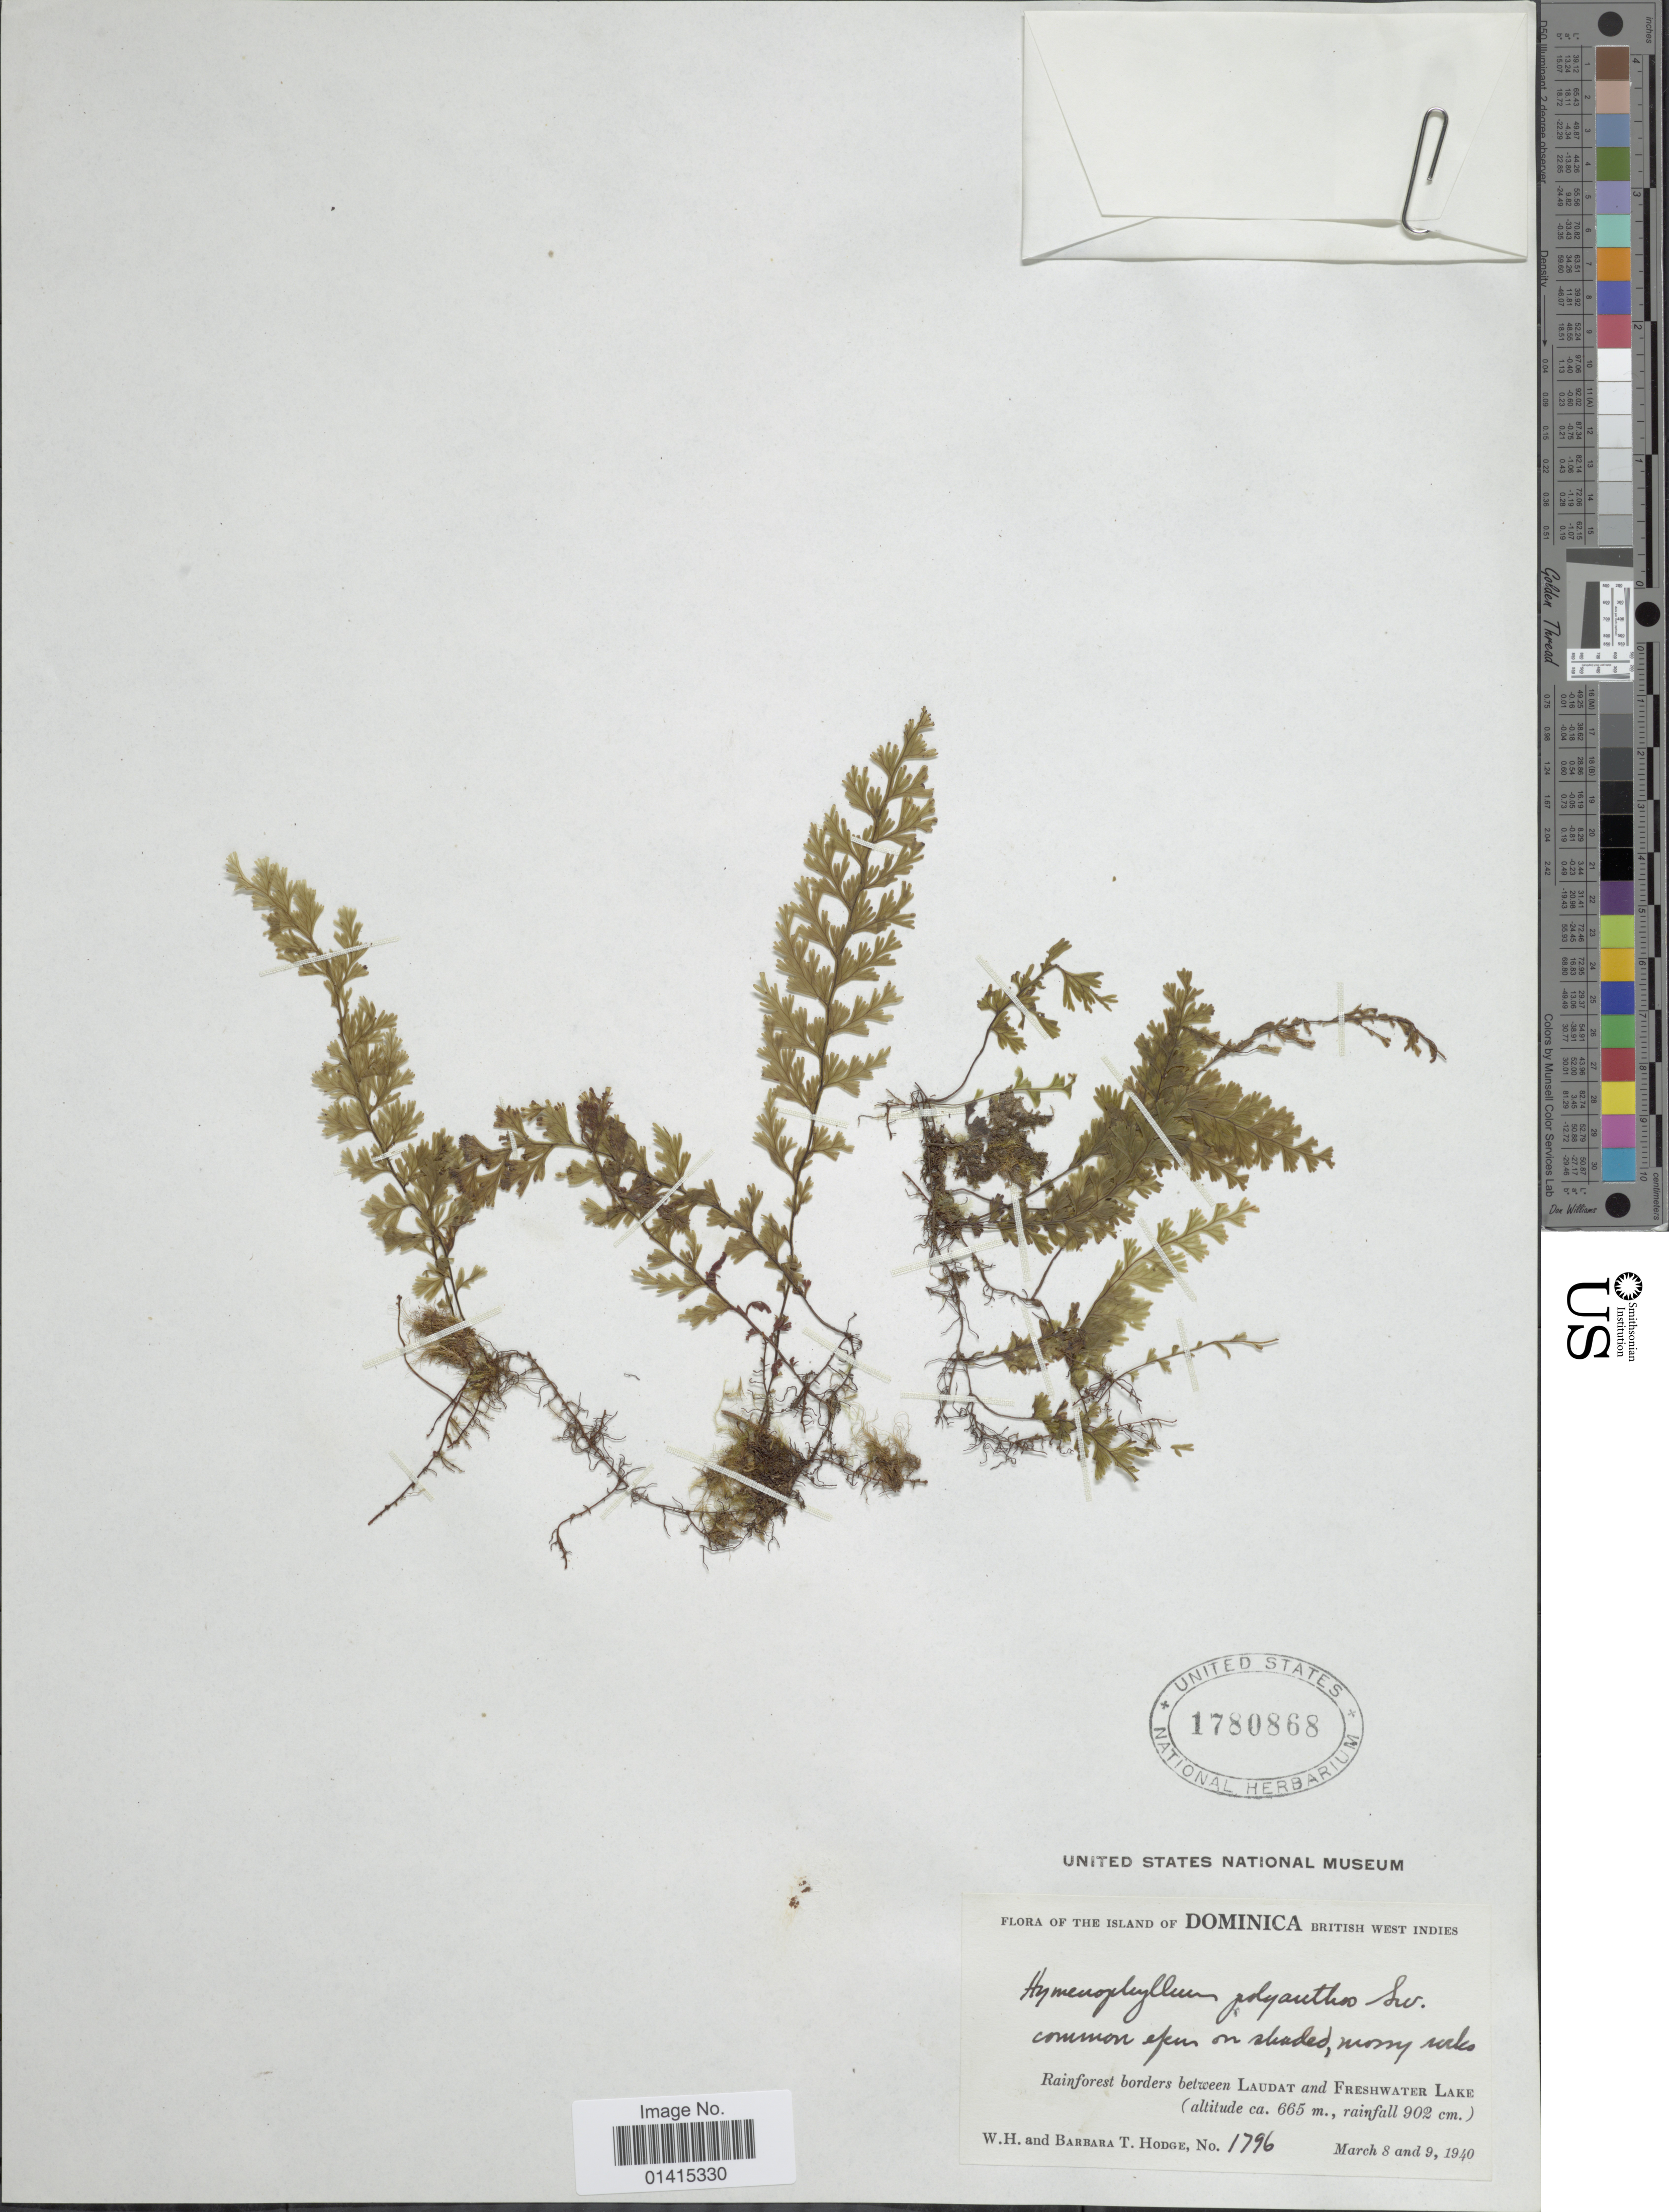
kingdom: Plantae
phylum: Tracheophyta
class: Polypodiopsida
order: Hymenophyllales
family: Hymenophyllaceae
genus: Hymenophyllum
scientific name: Hymenophyllum polyanthos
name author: (Sw.) Sw.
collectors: W. Hodge & B. Hodge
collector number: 1796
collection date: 1940-03-08/1940-03-09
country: Dominica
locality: Island of Dominica British West Indies, rainforest borders between Laudat and Freshwater Lake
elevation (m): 665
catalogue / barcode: US 1780868